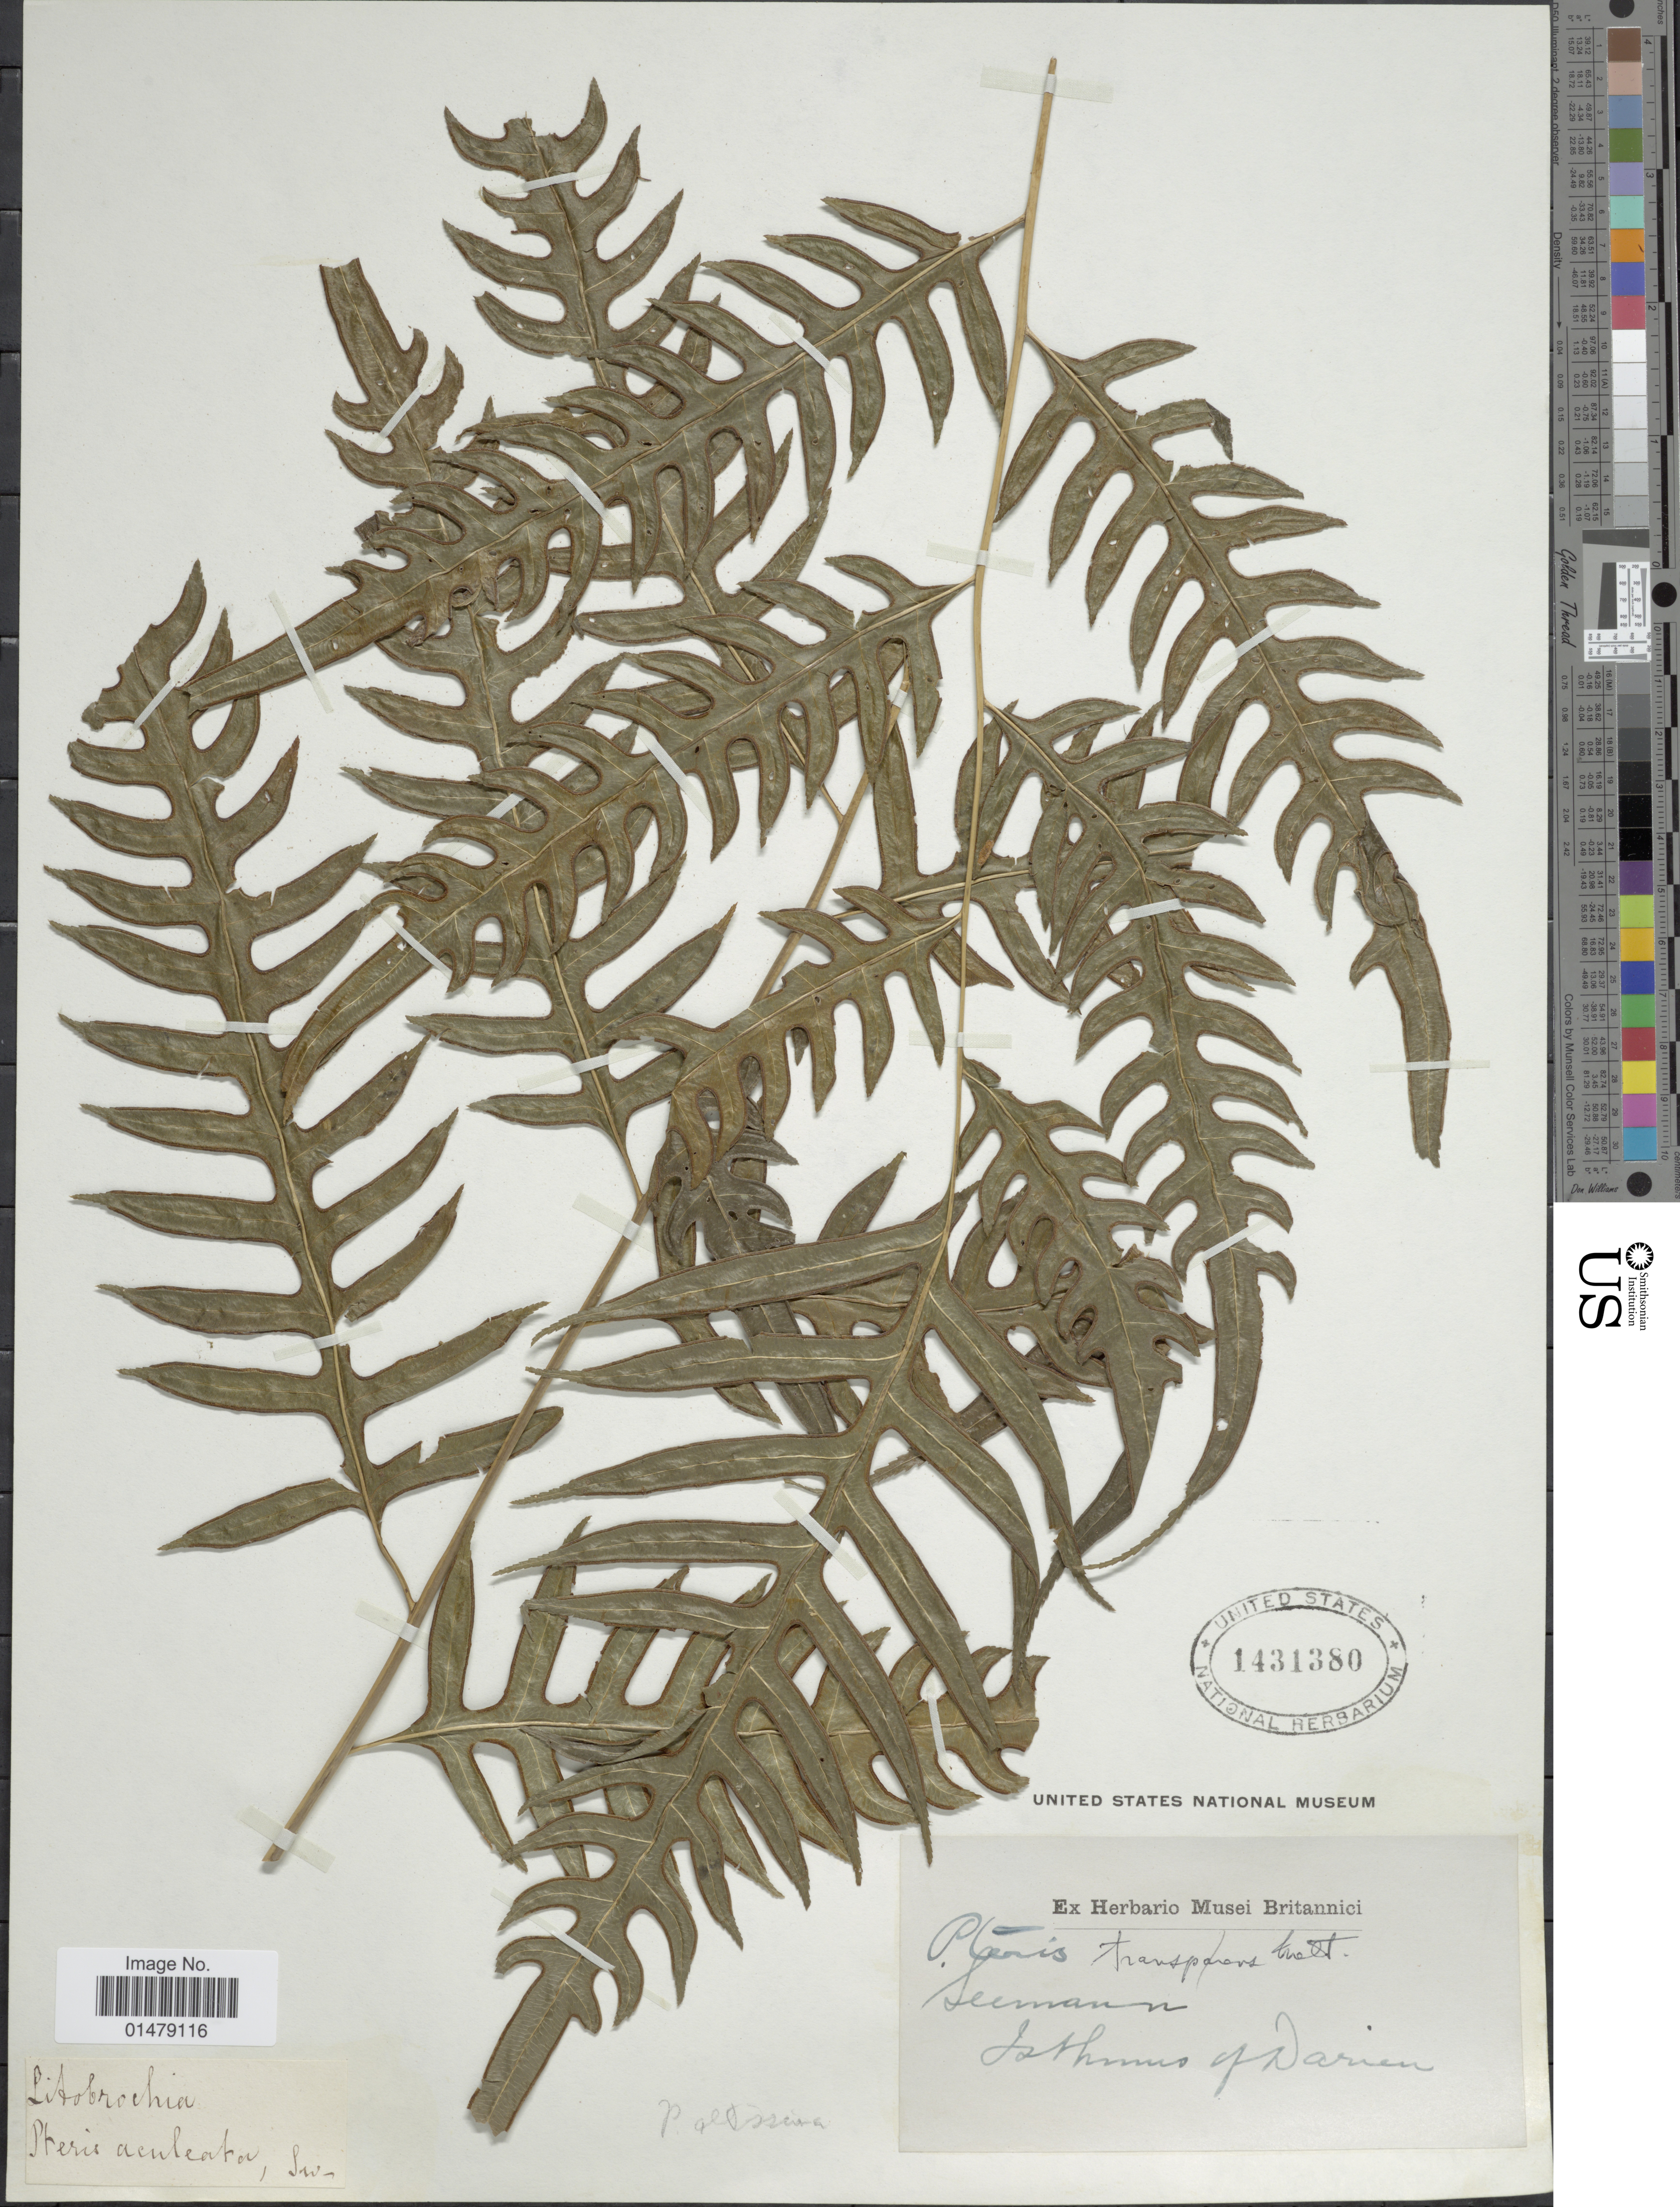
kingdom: Plantae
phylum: Tracheophyta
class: Polypodiopsida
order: Polypodiales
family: Pteridaceae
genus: Pteris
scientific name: Pteris altissima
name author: Poir.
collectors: ex herb. Musei Britannici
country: Panama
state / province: Darién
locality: Isthmus of Darien.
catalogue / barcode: US 1431380